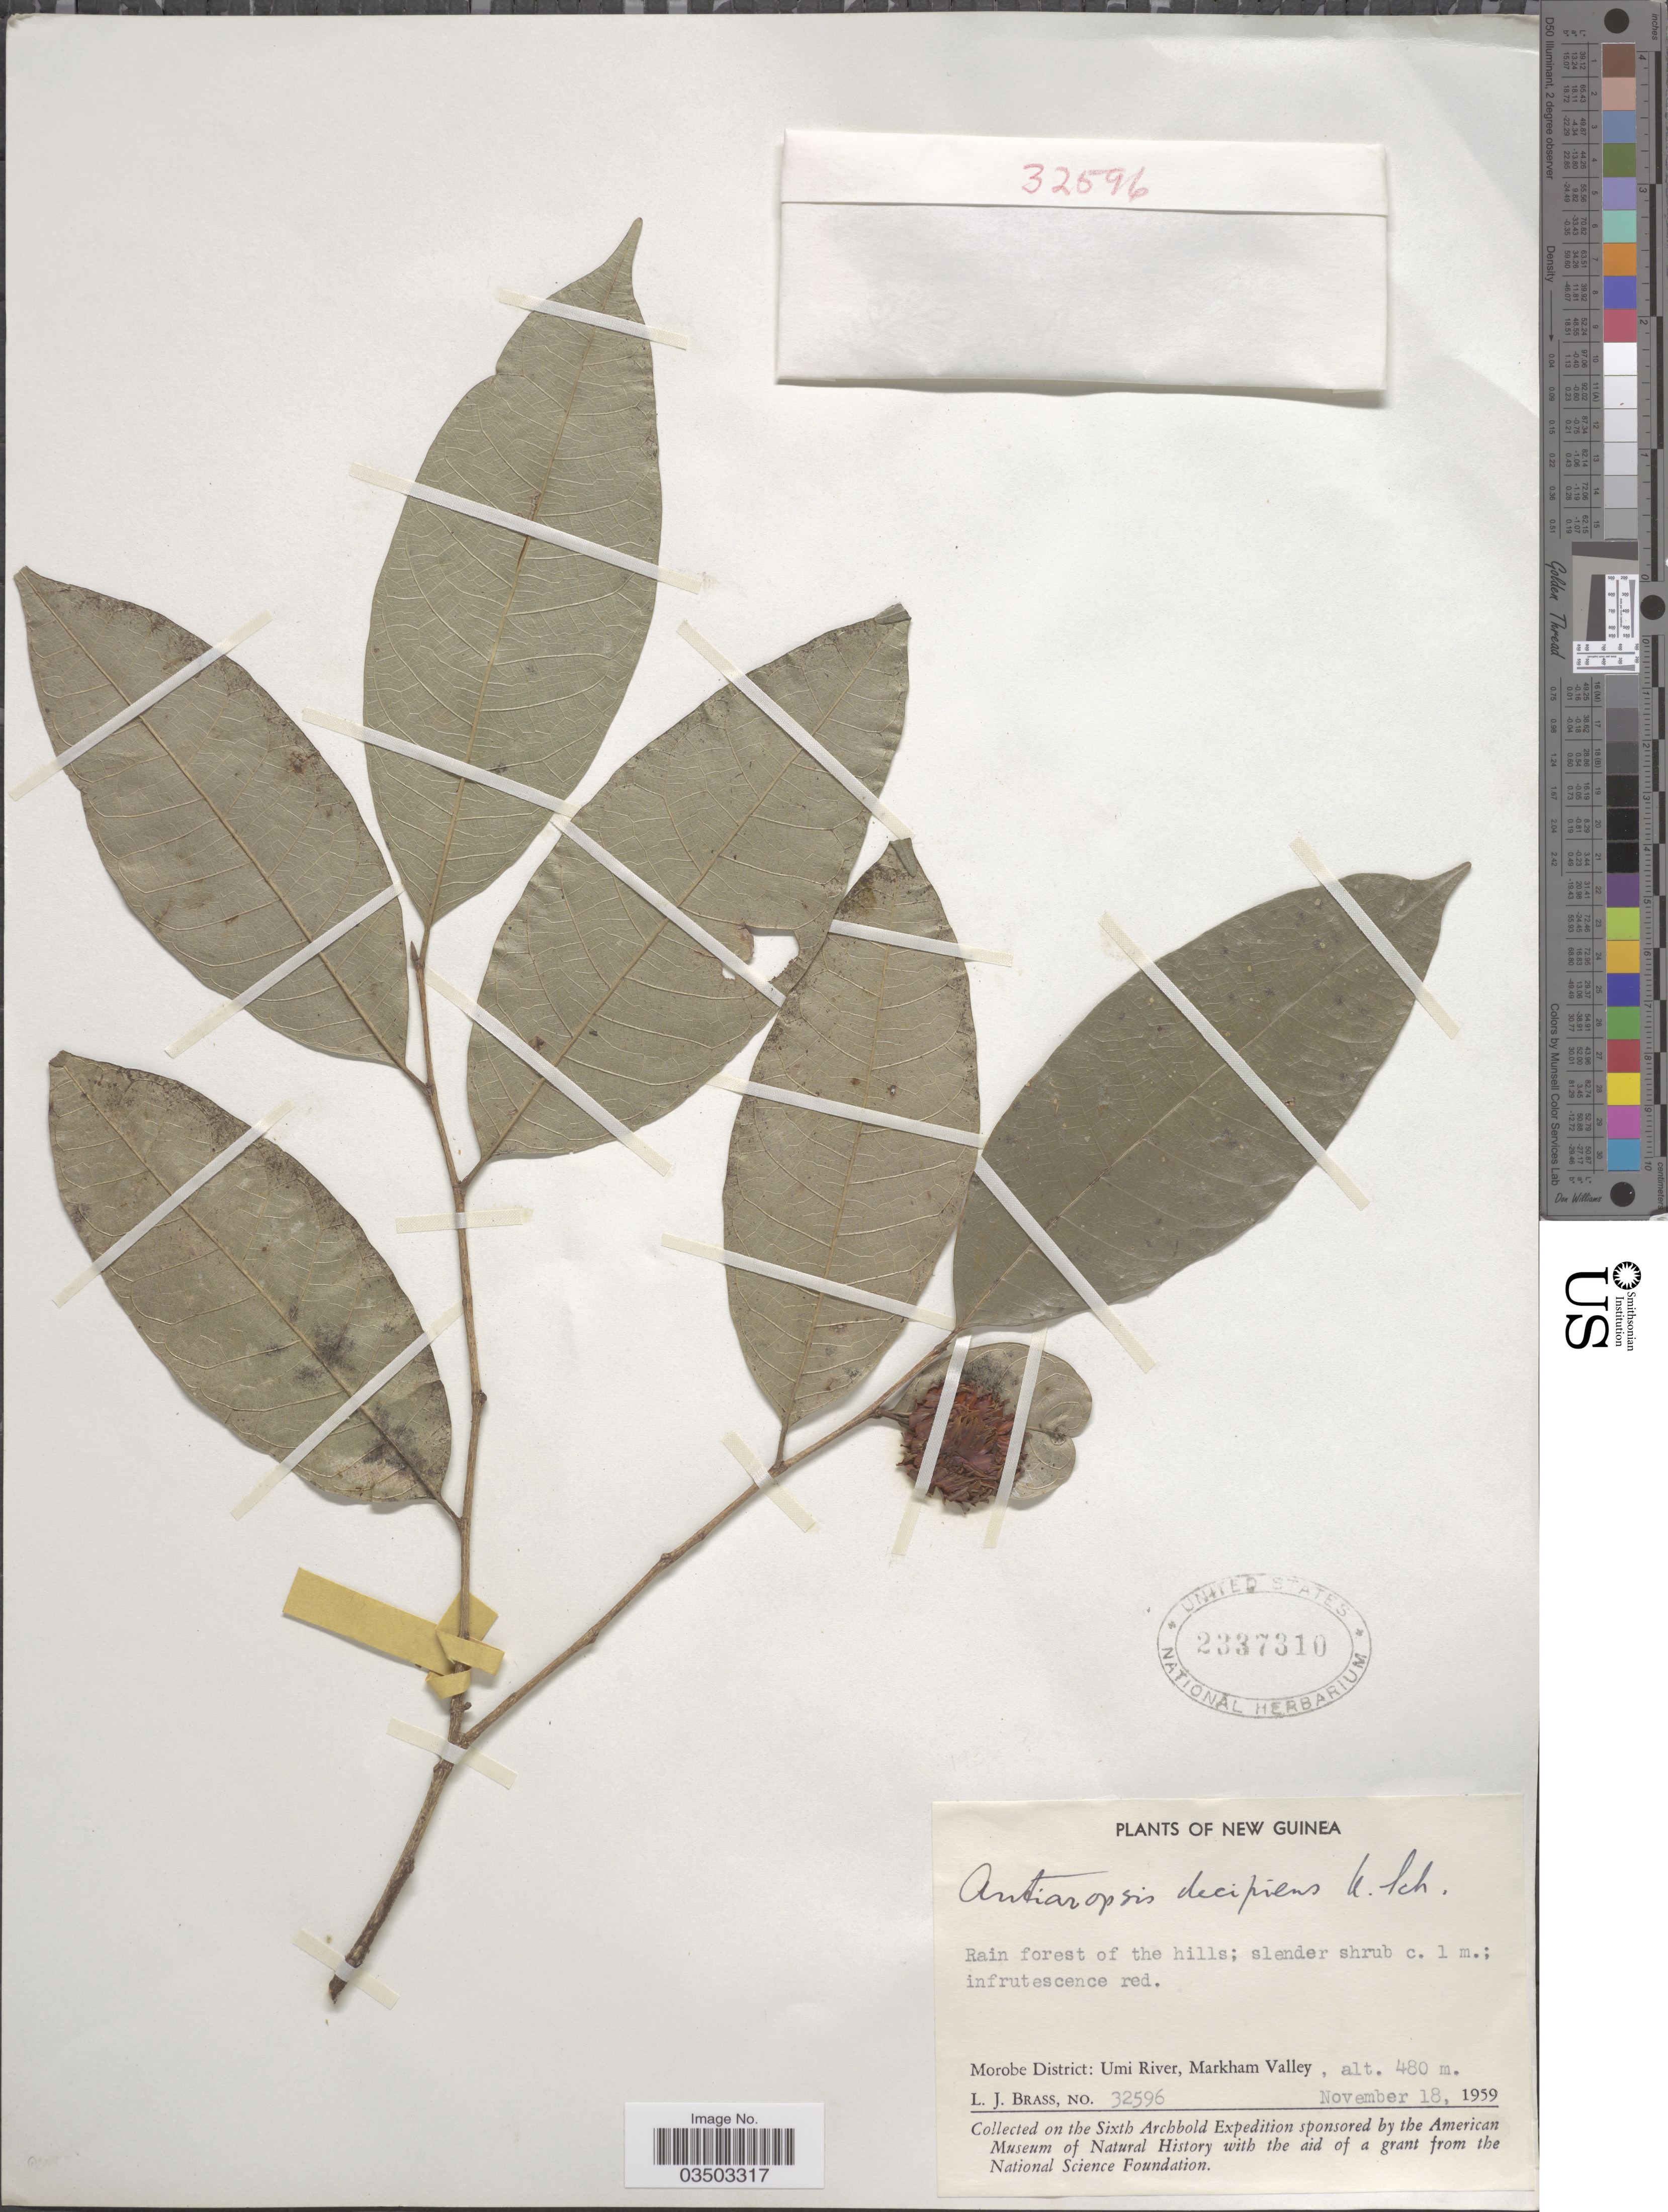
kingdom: Plantae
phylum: Tracheophyta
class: Magnoliopsida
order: Rosales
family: Moraceae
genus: Antiaropsis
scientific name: Antiaropsis decipiens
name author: K. Schum.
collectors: L. J. Brass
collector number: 32596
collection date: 1959-11-18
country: Papua New Guinea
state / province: Morobe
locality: New Guinea. Morobe District: Umi River, Markham Valley.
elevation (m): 480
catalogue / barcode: US 2337310